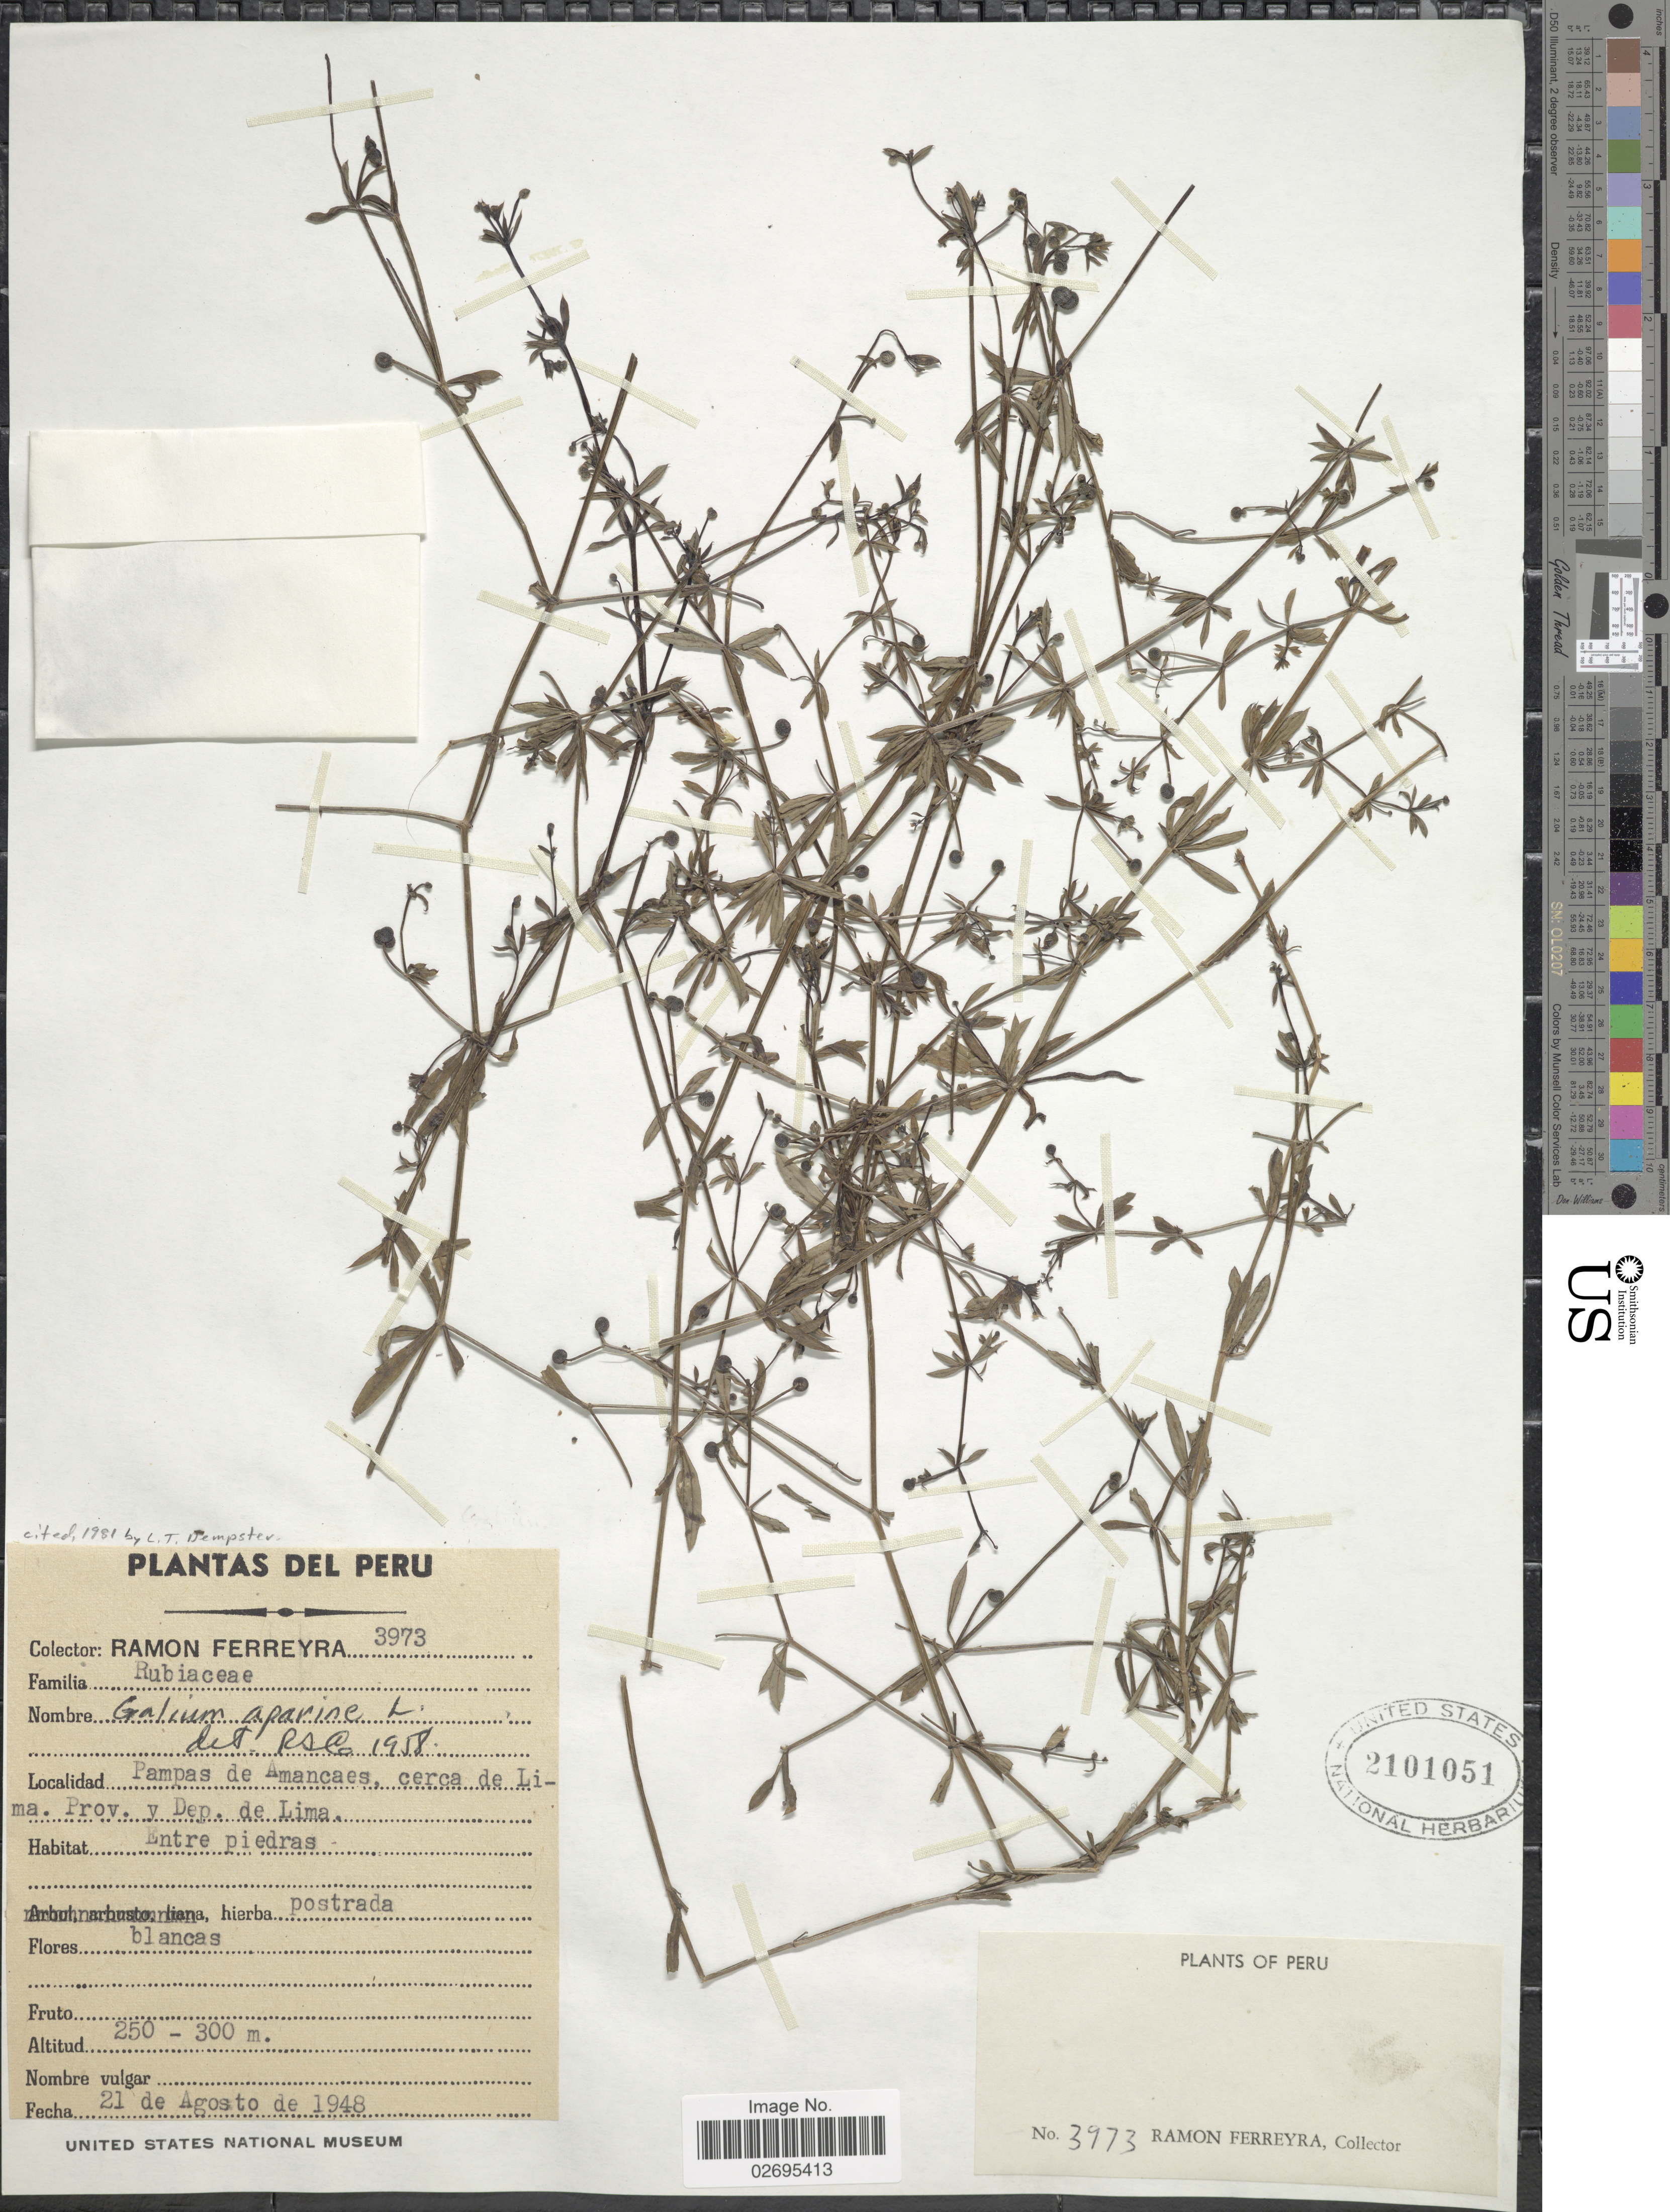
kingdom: Plantae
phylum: Tracheophyta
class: Magnoliopsida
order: Gentianales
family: Rubiaceae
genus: Galium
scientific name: Galium aparine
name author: L.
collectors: R. A. Ferreyra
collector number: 3973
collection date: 1948-08-21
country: Peru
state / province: Lima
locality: Pampas de Amancaes, cerca de Lima, Entre Piedras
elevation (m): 250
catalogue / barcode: US 2101051